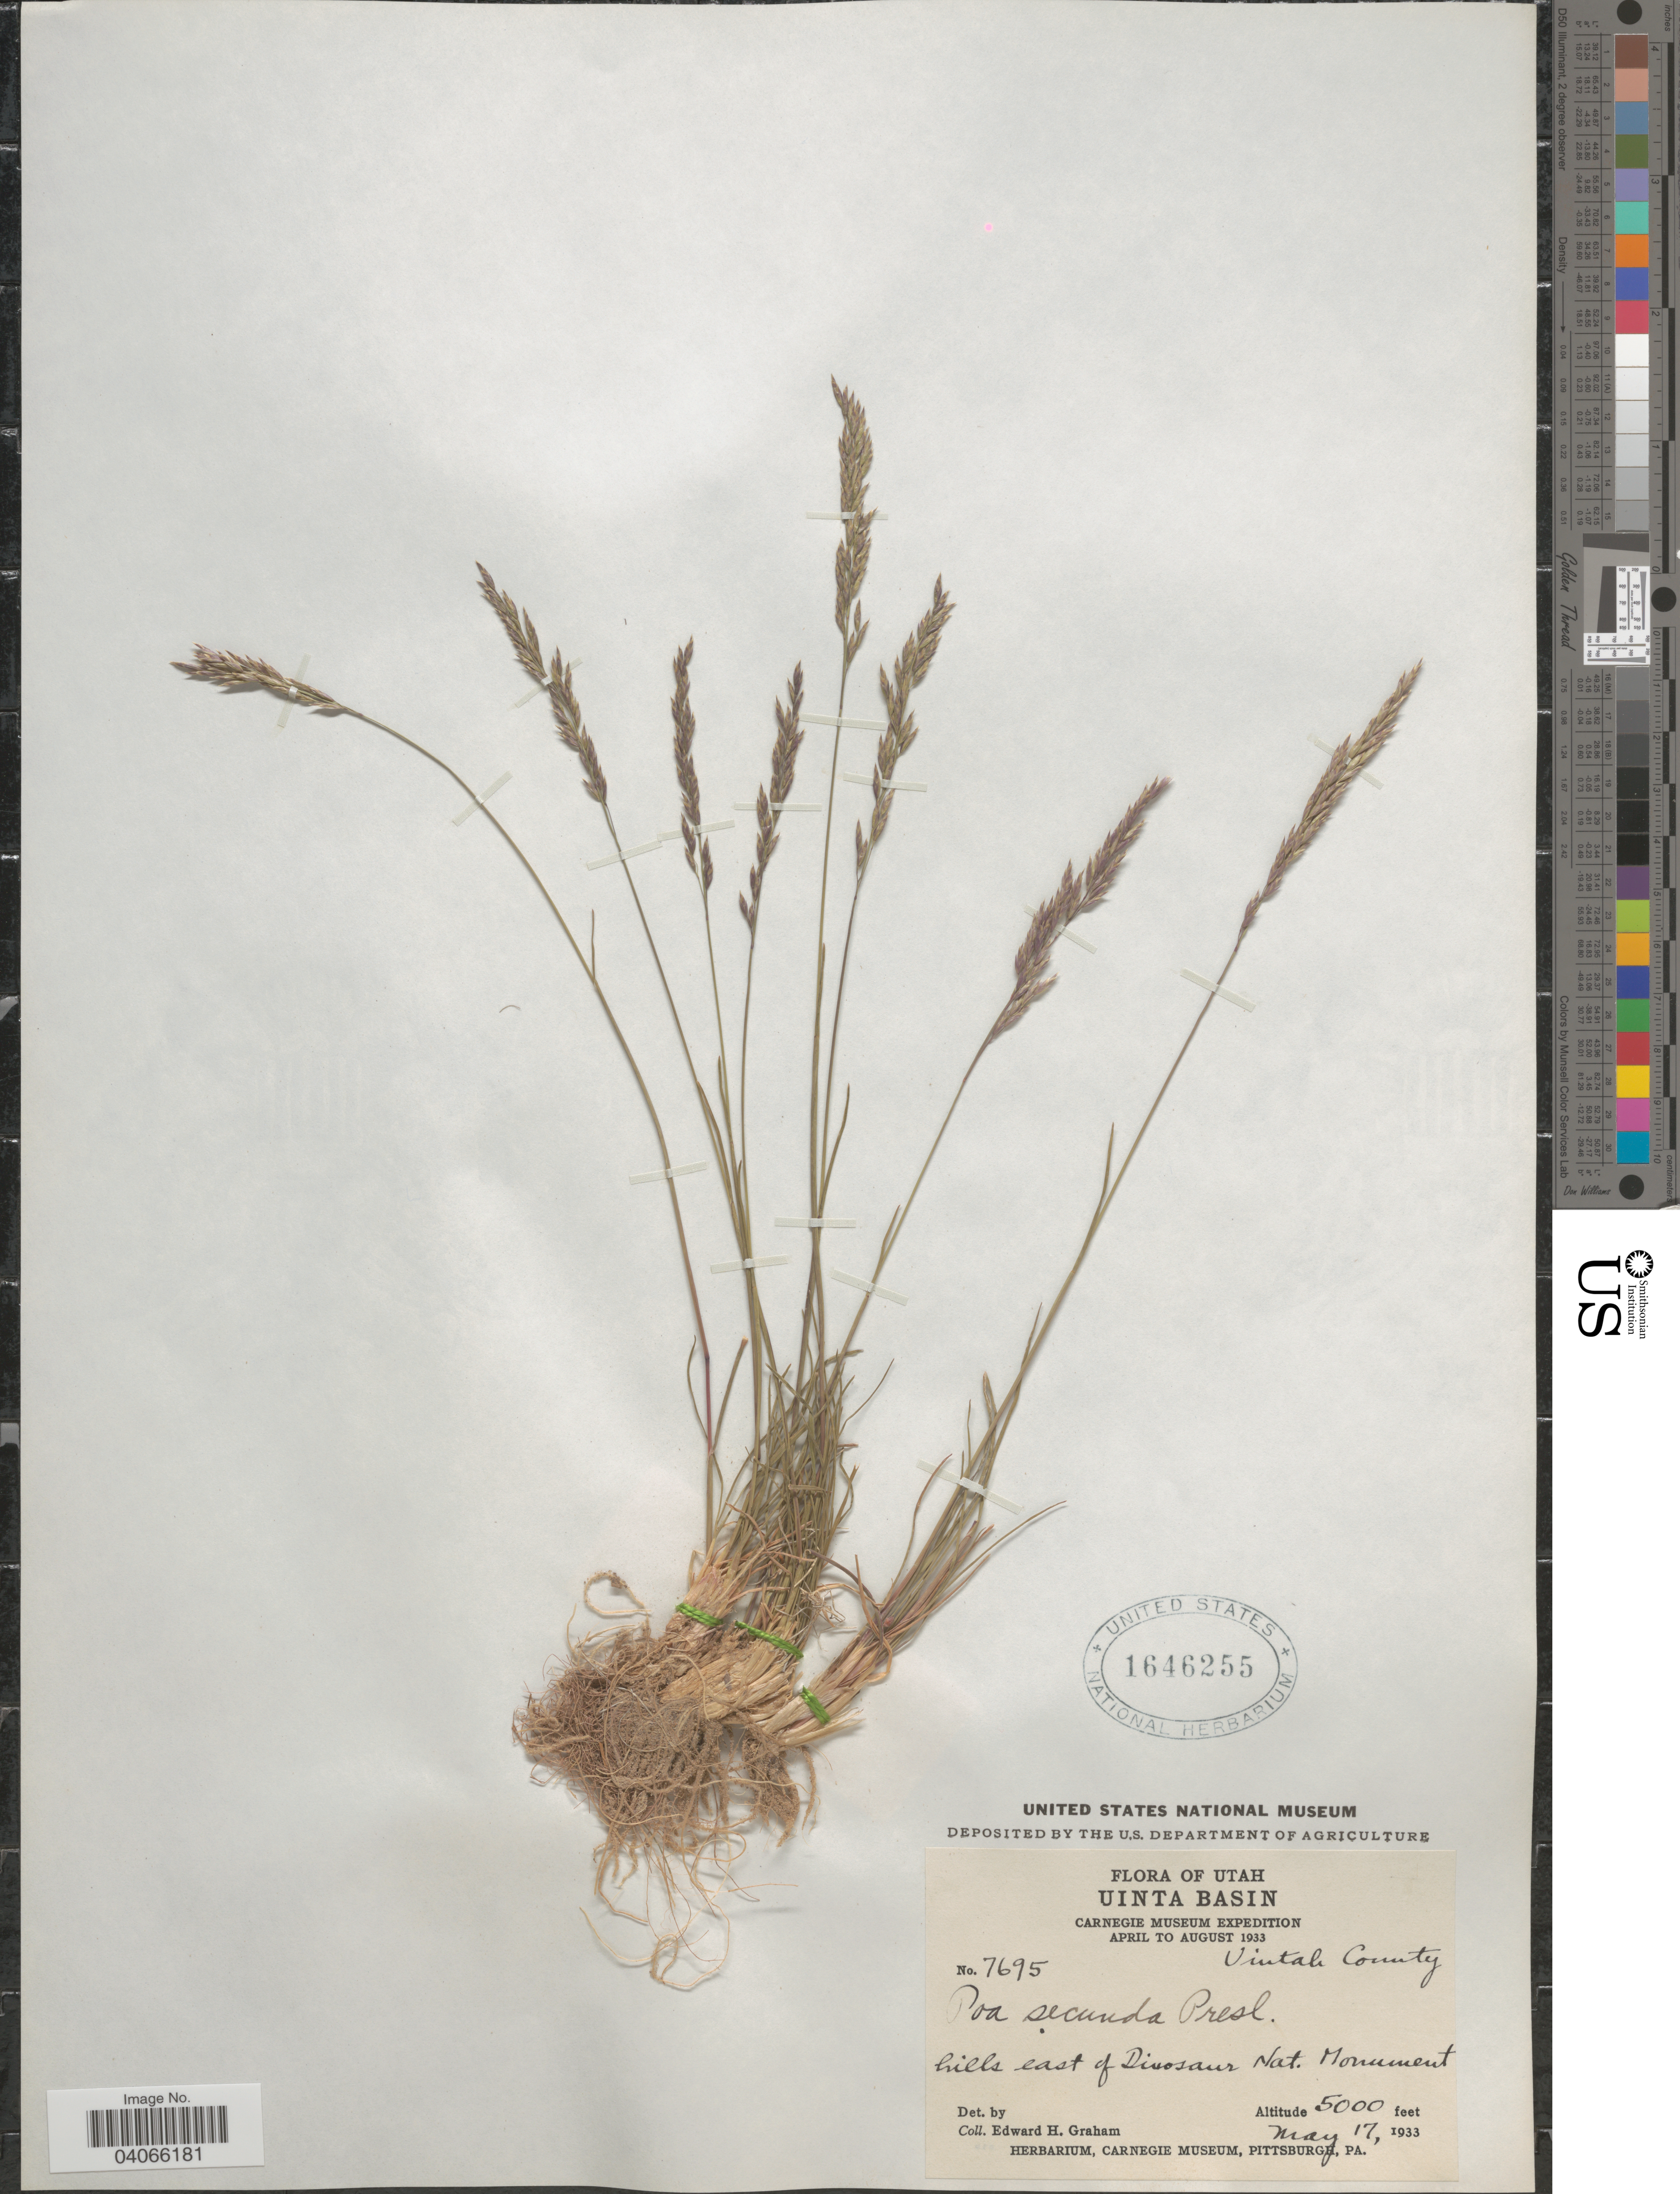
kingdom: Plantae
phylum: Tracheophyta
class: Liliopsida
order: Poales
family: Poaceae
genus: Poa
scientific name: Poa secunda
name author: J. Presl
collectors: E. H. Graham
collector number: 7695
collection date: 1933-05-17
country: United States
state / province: Utah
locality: Uinta Basin. Carnegie Museum Expedition April to August 1933. Uintah County. Hills east of Dinosaur Nat. Monument.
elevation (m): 1524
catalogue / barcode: US 1646255